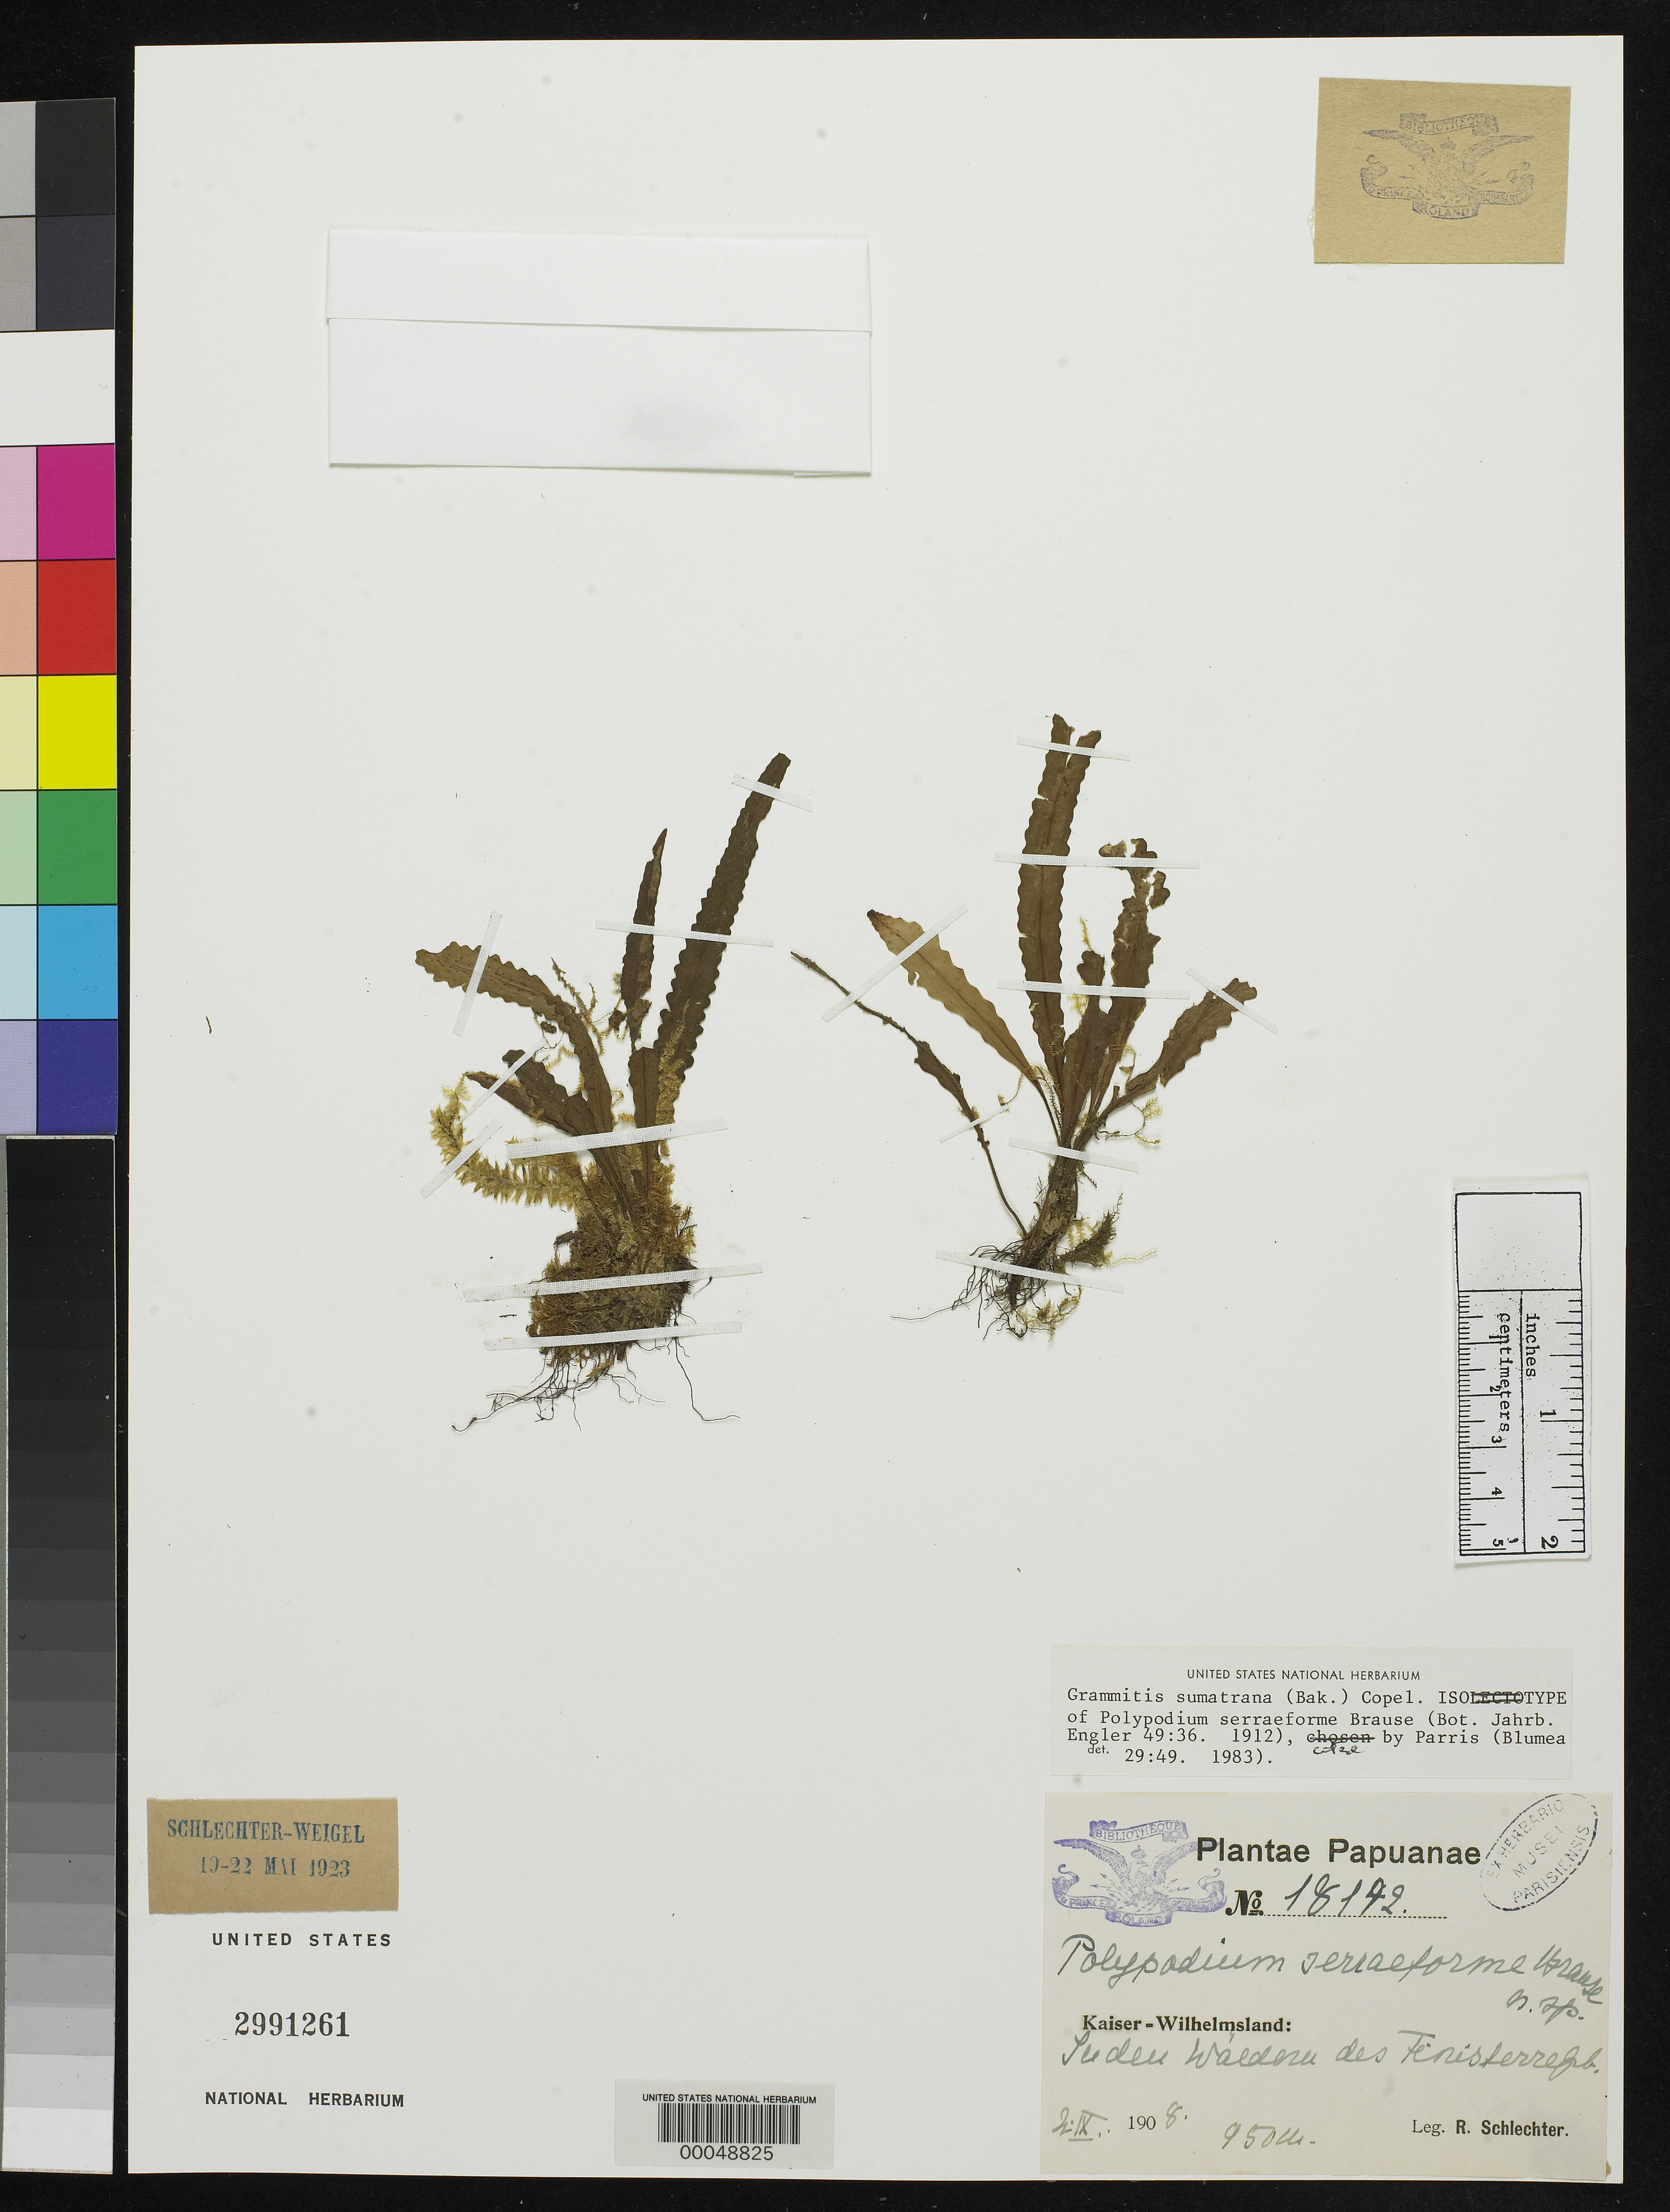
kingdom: Plantae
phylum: Tracheophyta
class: Polypodiopsida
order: Polypodiales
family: Polypodiaceae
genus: Polypodium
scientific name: Polypodium serraeforme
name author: Brause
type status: Isotype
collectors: F. R. R. Schlechter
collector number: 18142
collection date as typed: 02 Dec 1908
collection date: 1908-12-02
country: Papua New Guinea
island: New Guinea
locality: Kaiser-Wilhelmsland, Finisterre-Gebirges.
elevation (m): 950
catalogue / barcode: US 2991261